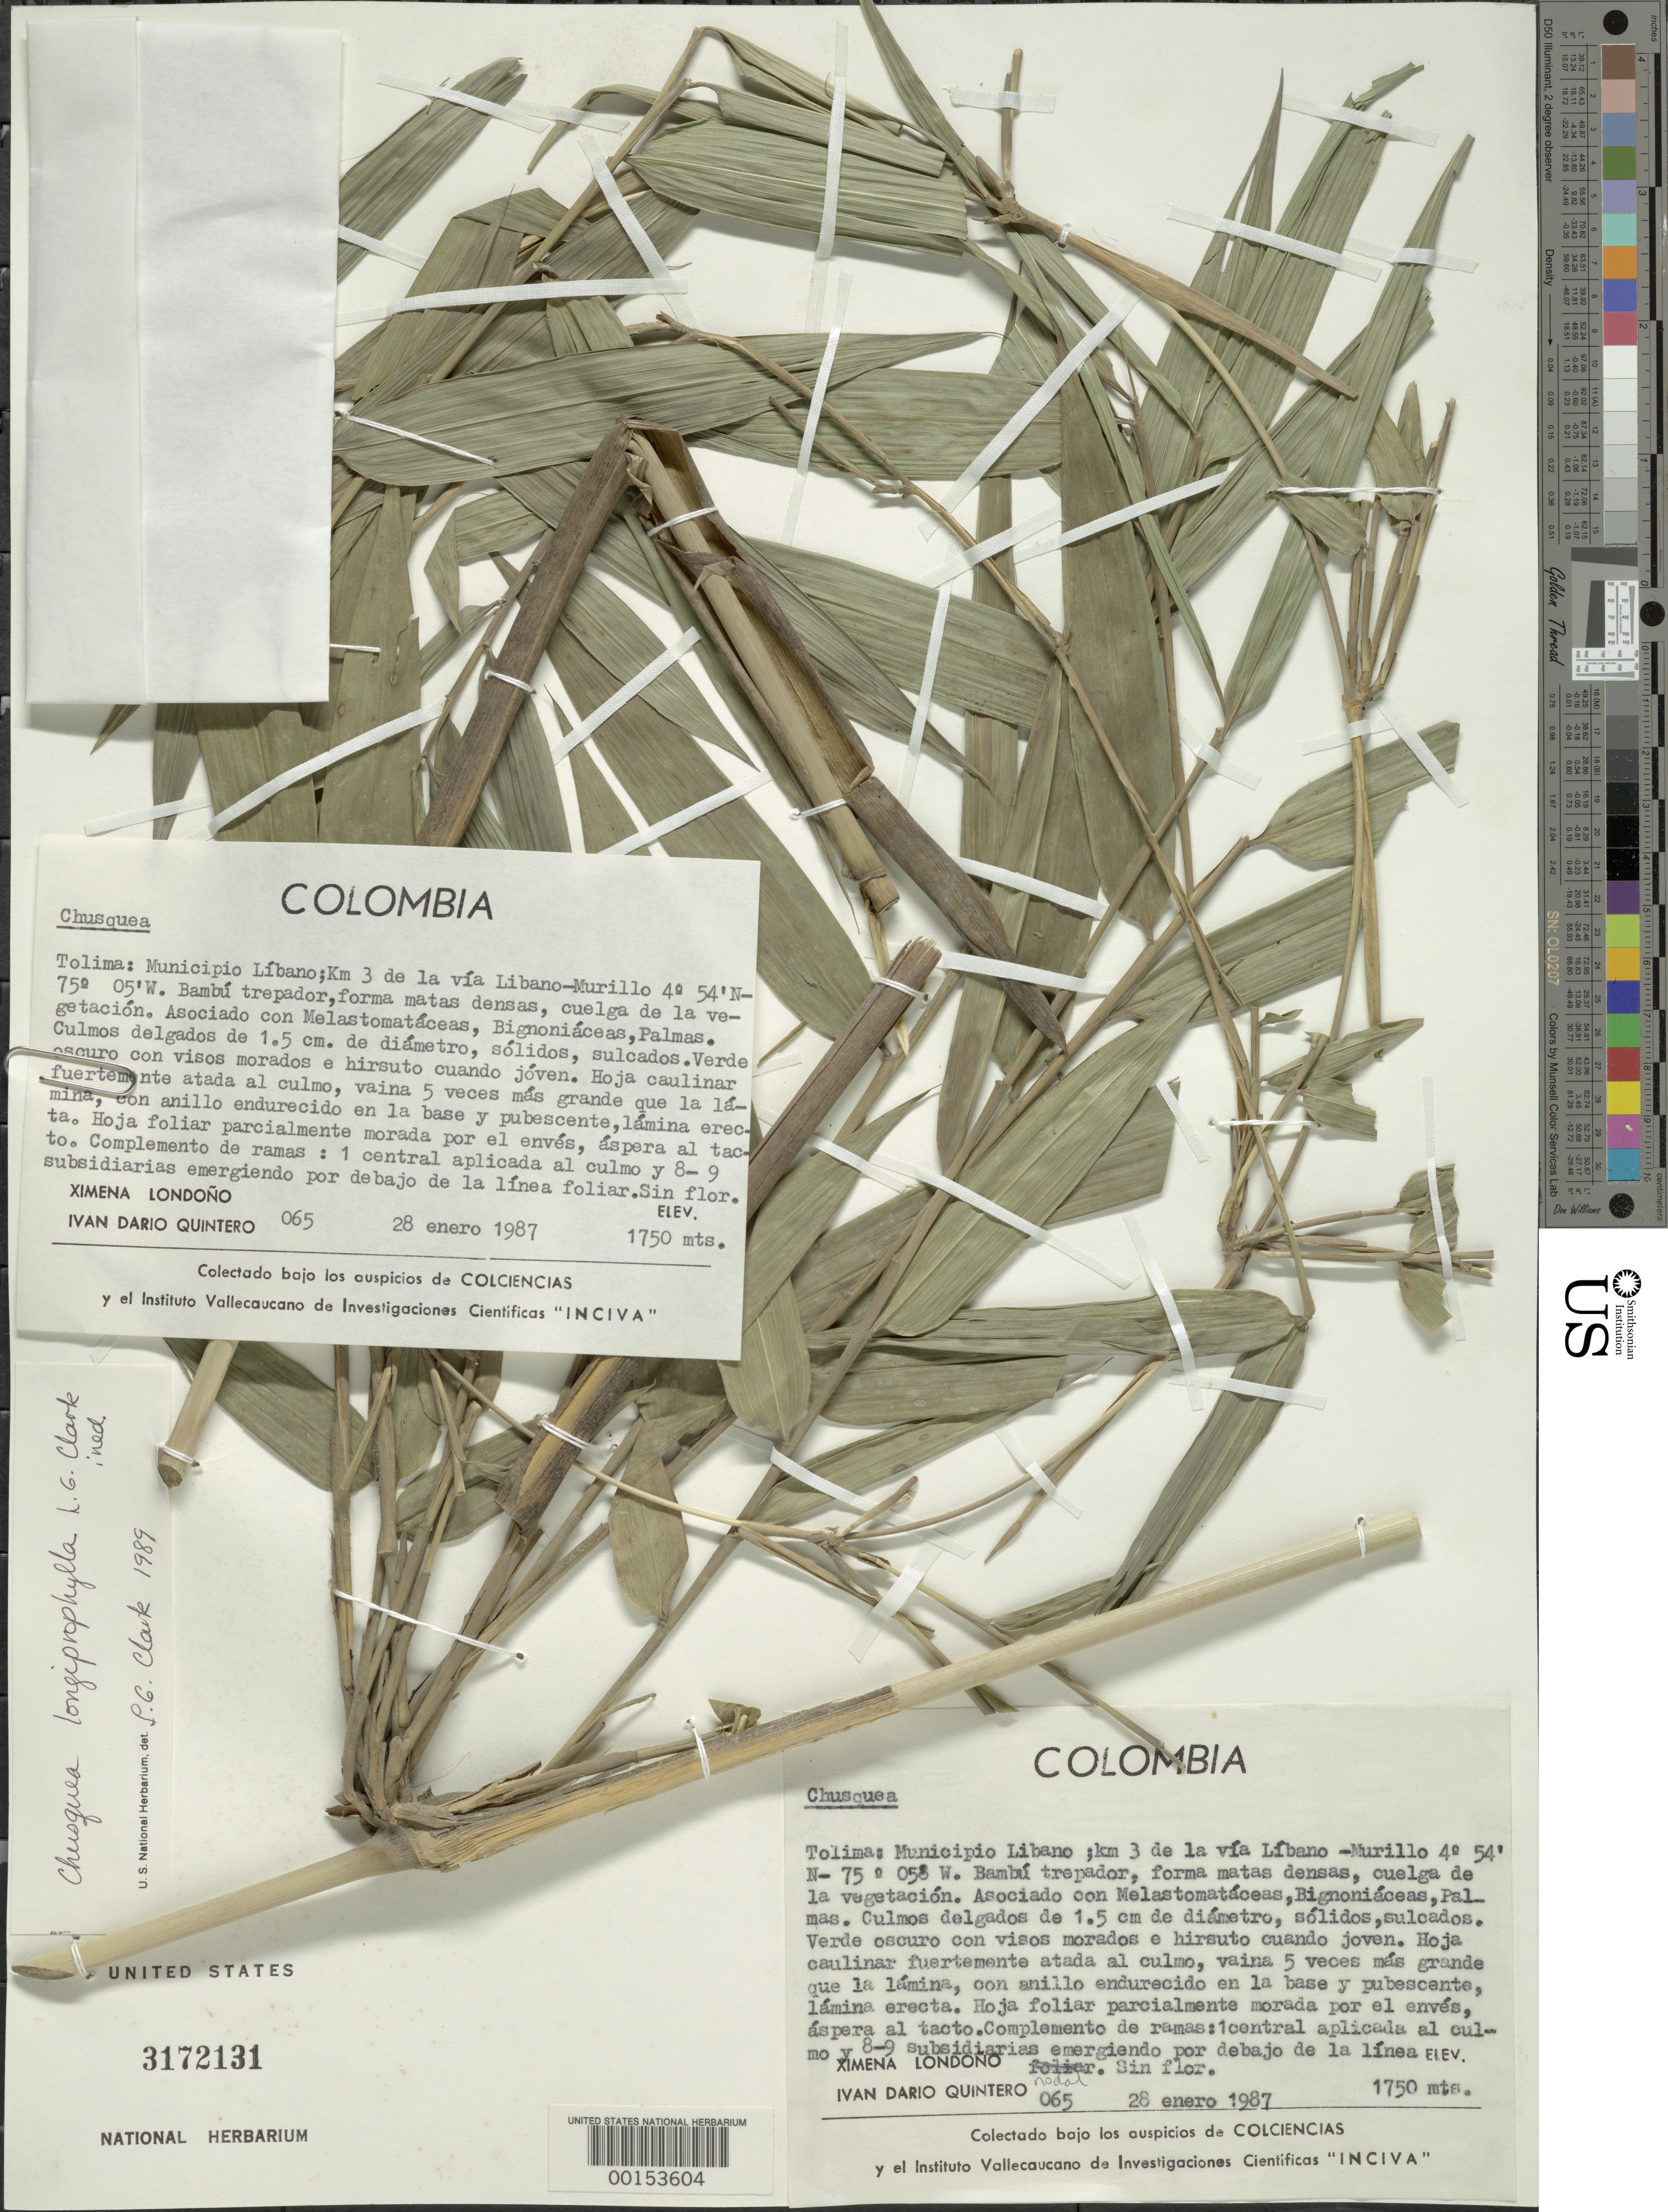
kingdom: Plantae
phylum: Tracheophyta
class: Liliopsida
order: Poales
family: Poaceae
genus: Chusquea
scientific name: Chusquea longiprophylla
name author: L.G. Clark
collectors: X. Londoño & I. Quintero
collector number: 065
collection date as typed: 28 Jan 1987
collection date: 1987-01-28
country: Colombia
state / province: Tolima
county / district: Líbano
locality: Mun Libano, km 3 de la via Libano - Murillo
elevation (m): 1750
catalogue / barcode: US 3172131